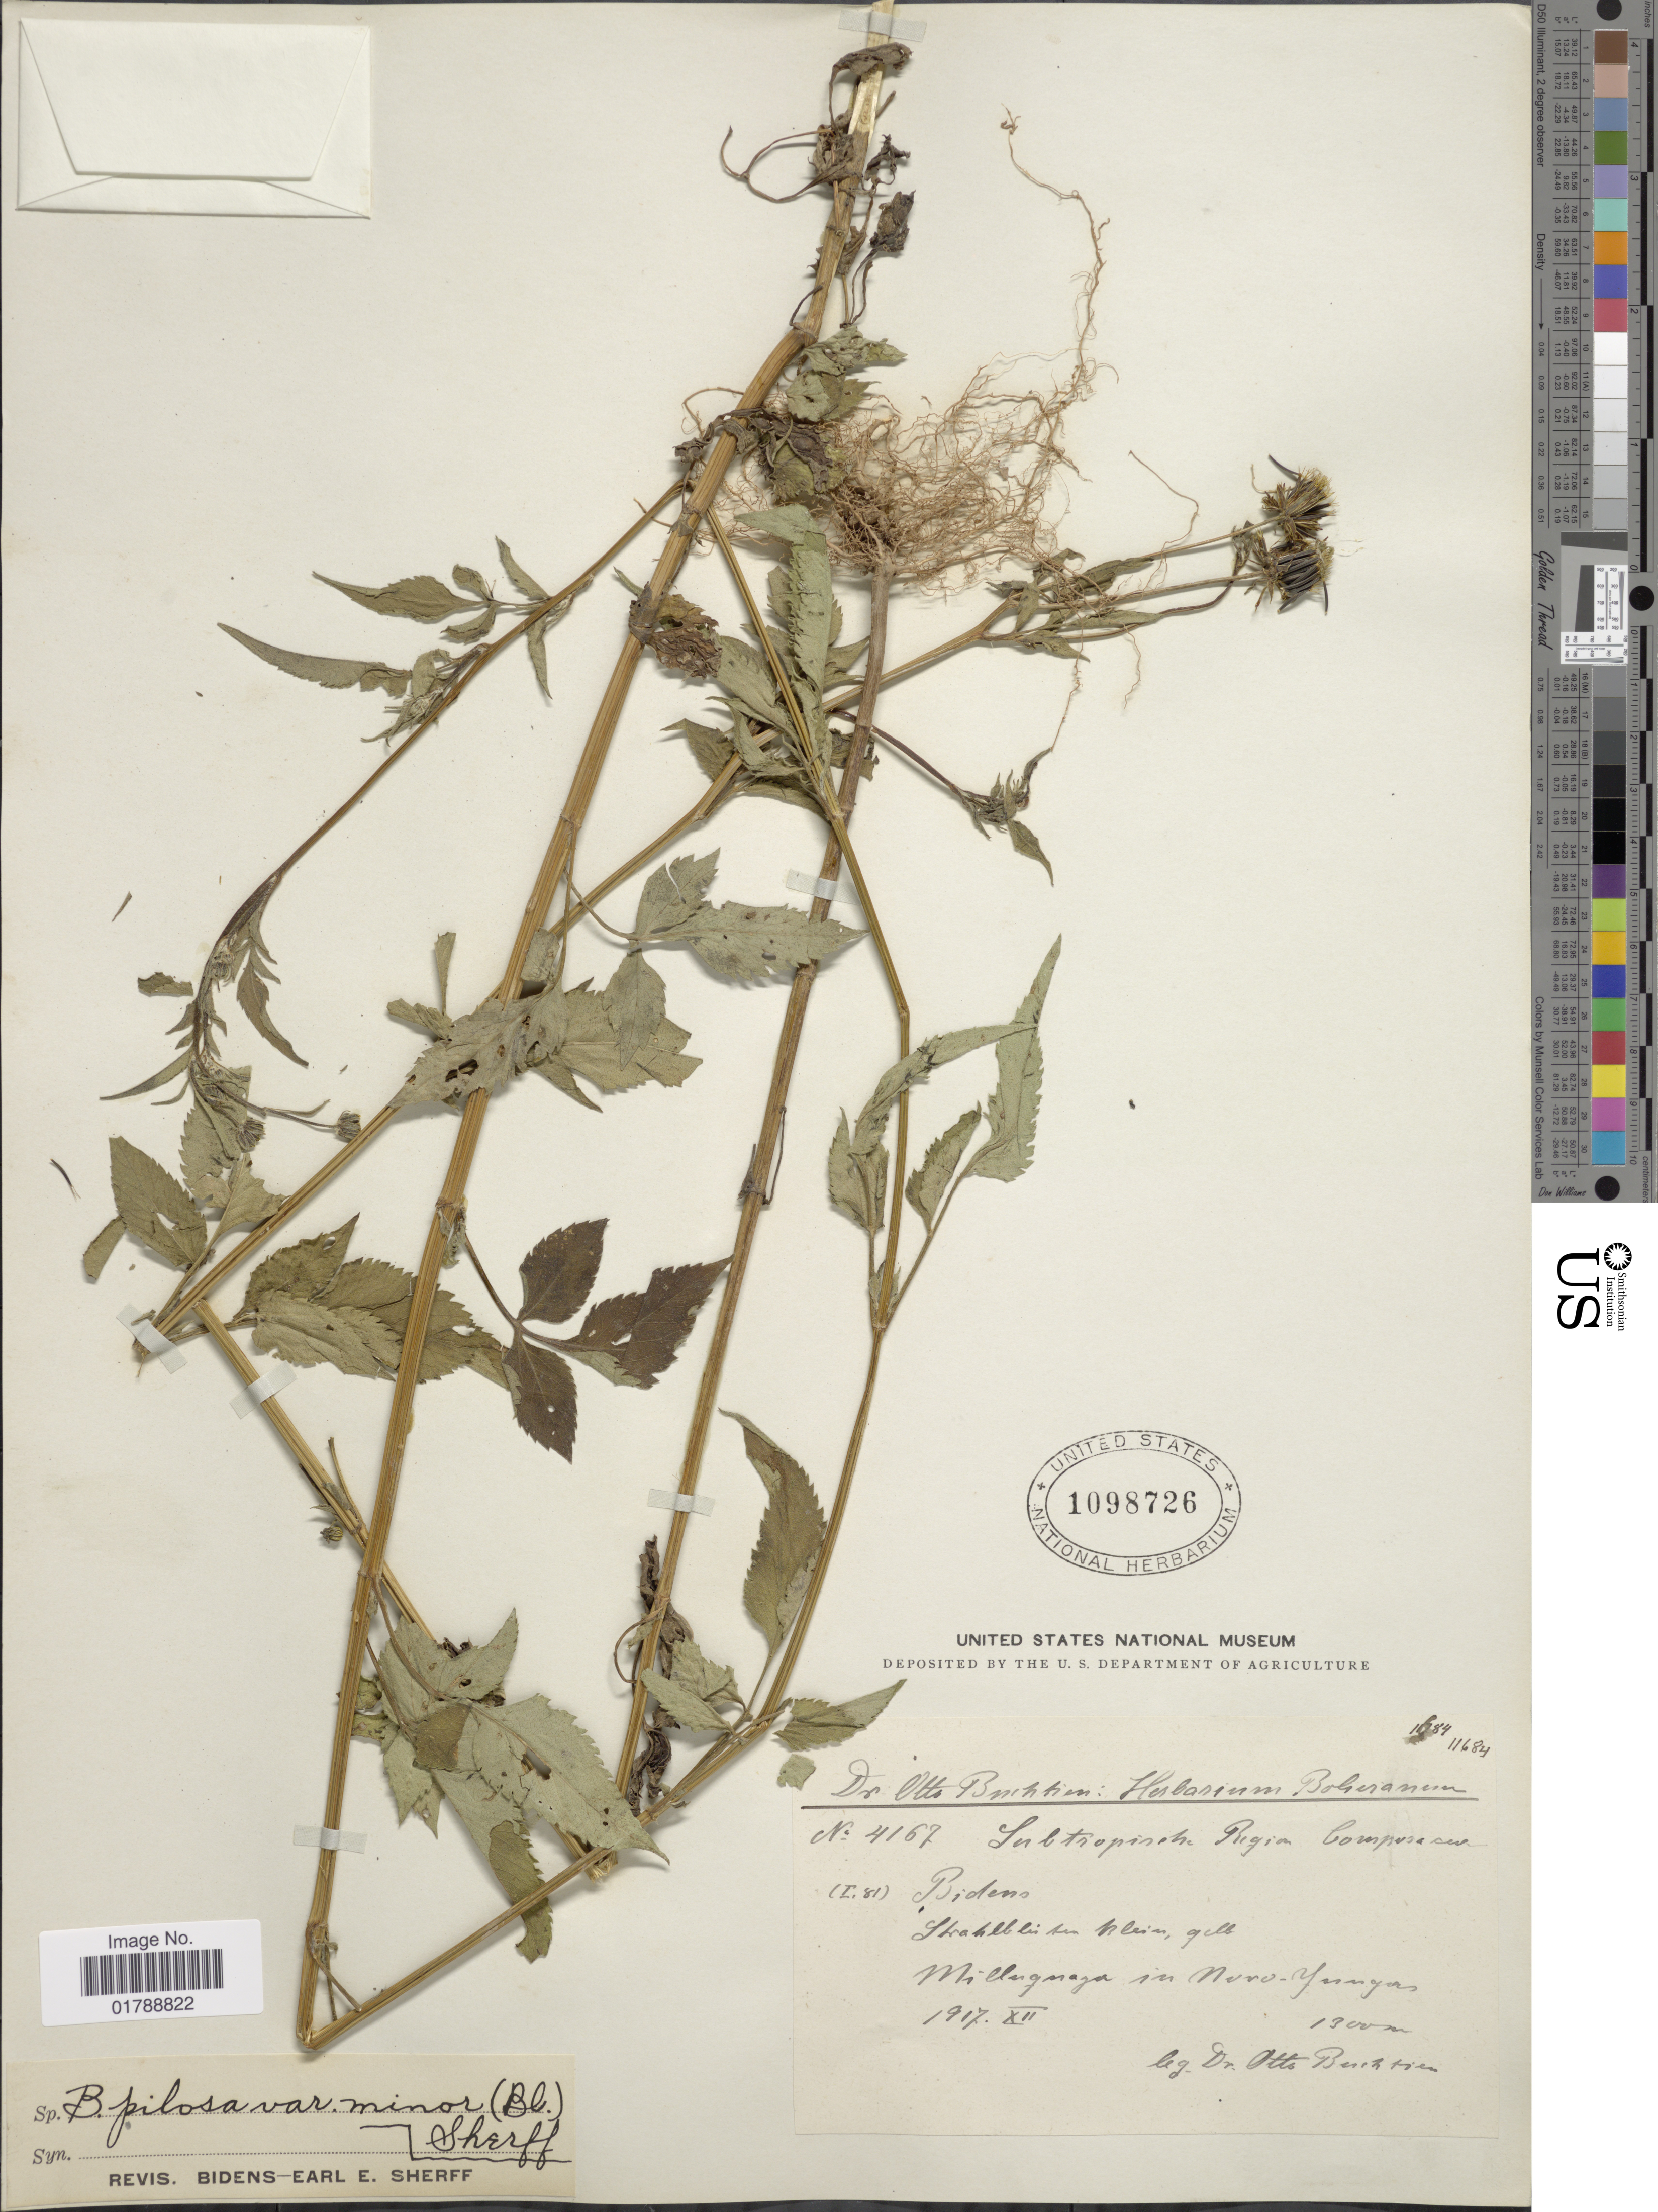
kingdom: Plantae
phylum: Tracheophyta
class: Magnoliopsida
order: Asterales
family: Asteraceae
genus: Bidens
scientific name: Bidens pilosa var. minor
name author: (Blume) Sherff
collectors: O. Buchtien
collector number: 4167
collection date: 1917-12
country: Bolivia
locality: Subtropische Region. Milluguaga in Nord-Yungas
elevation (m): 1300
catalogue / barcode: US 1098726